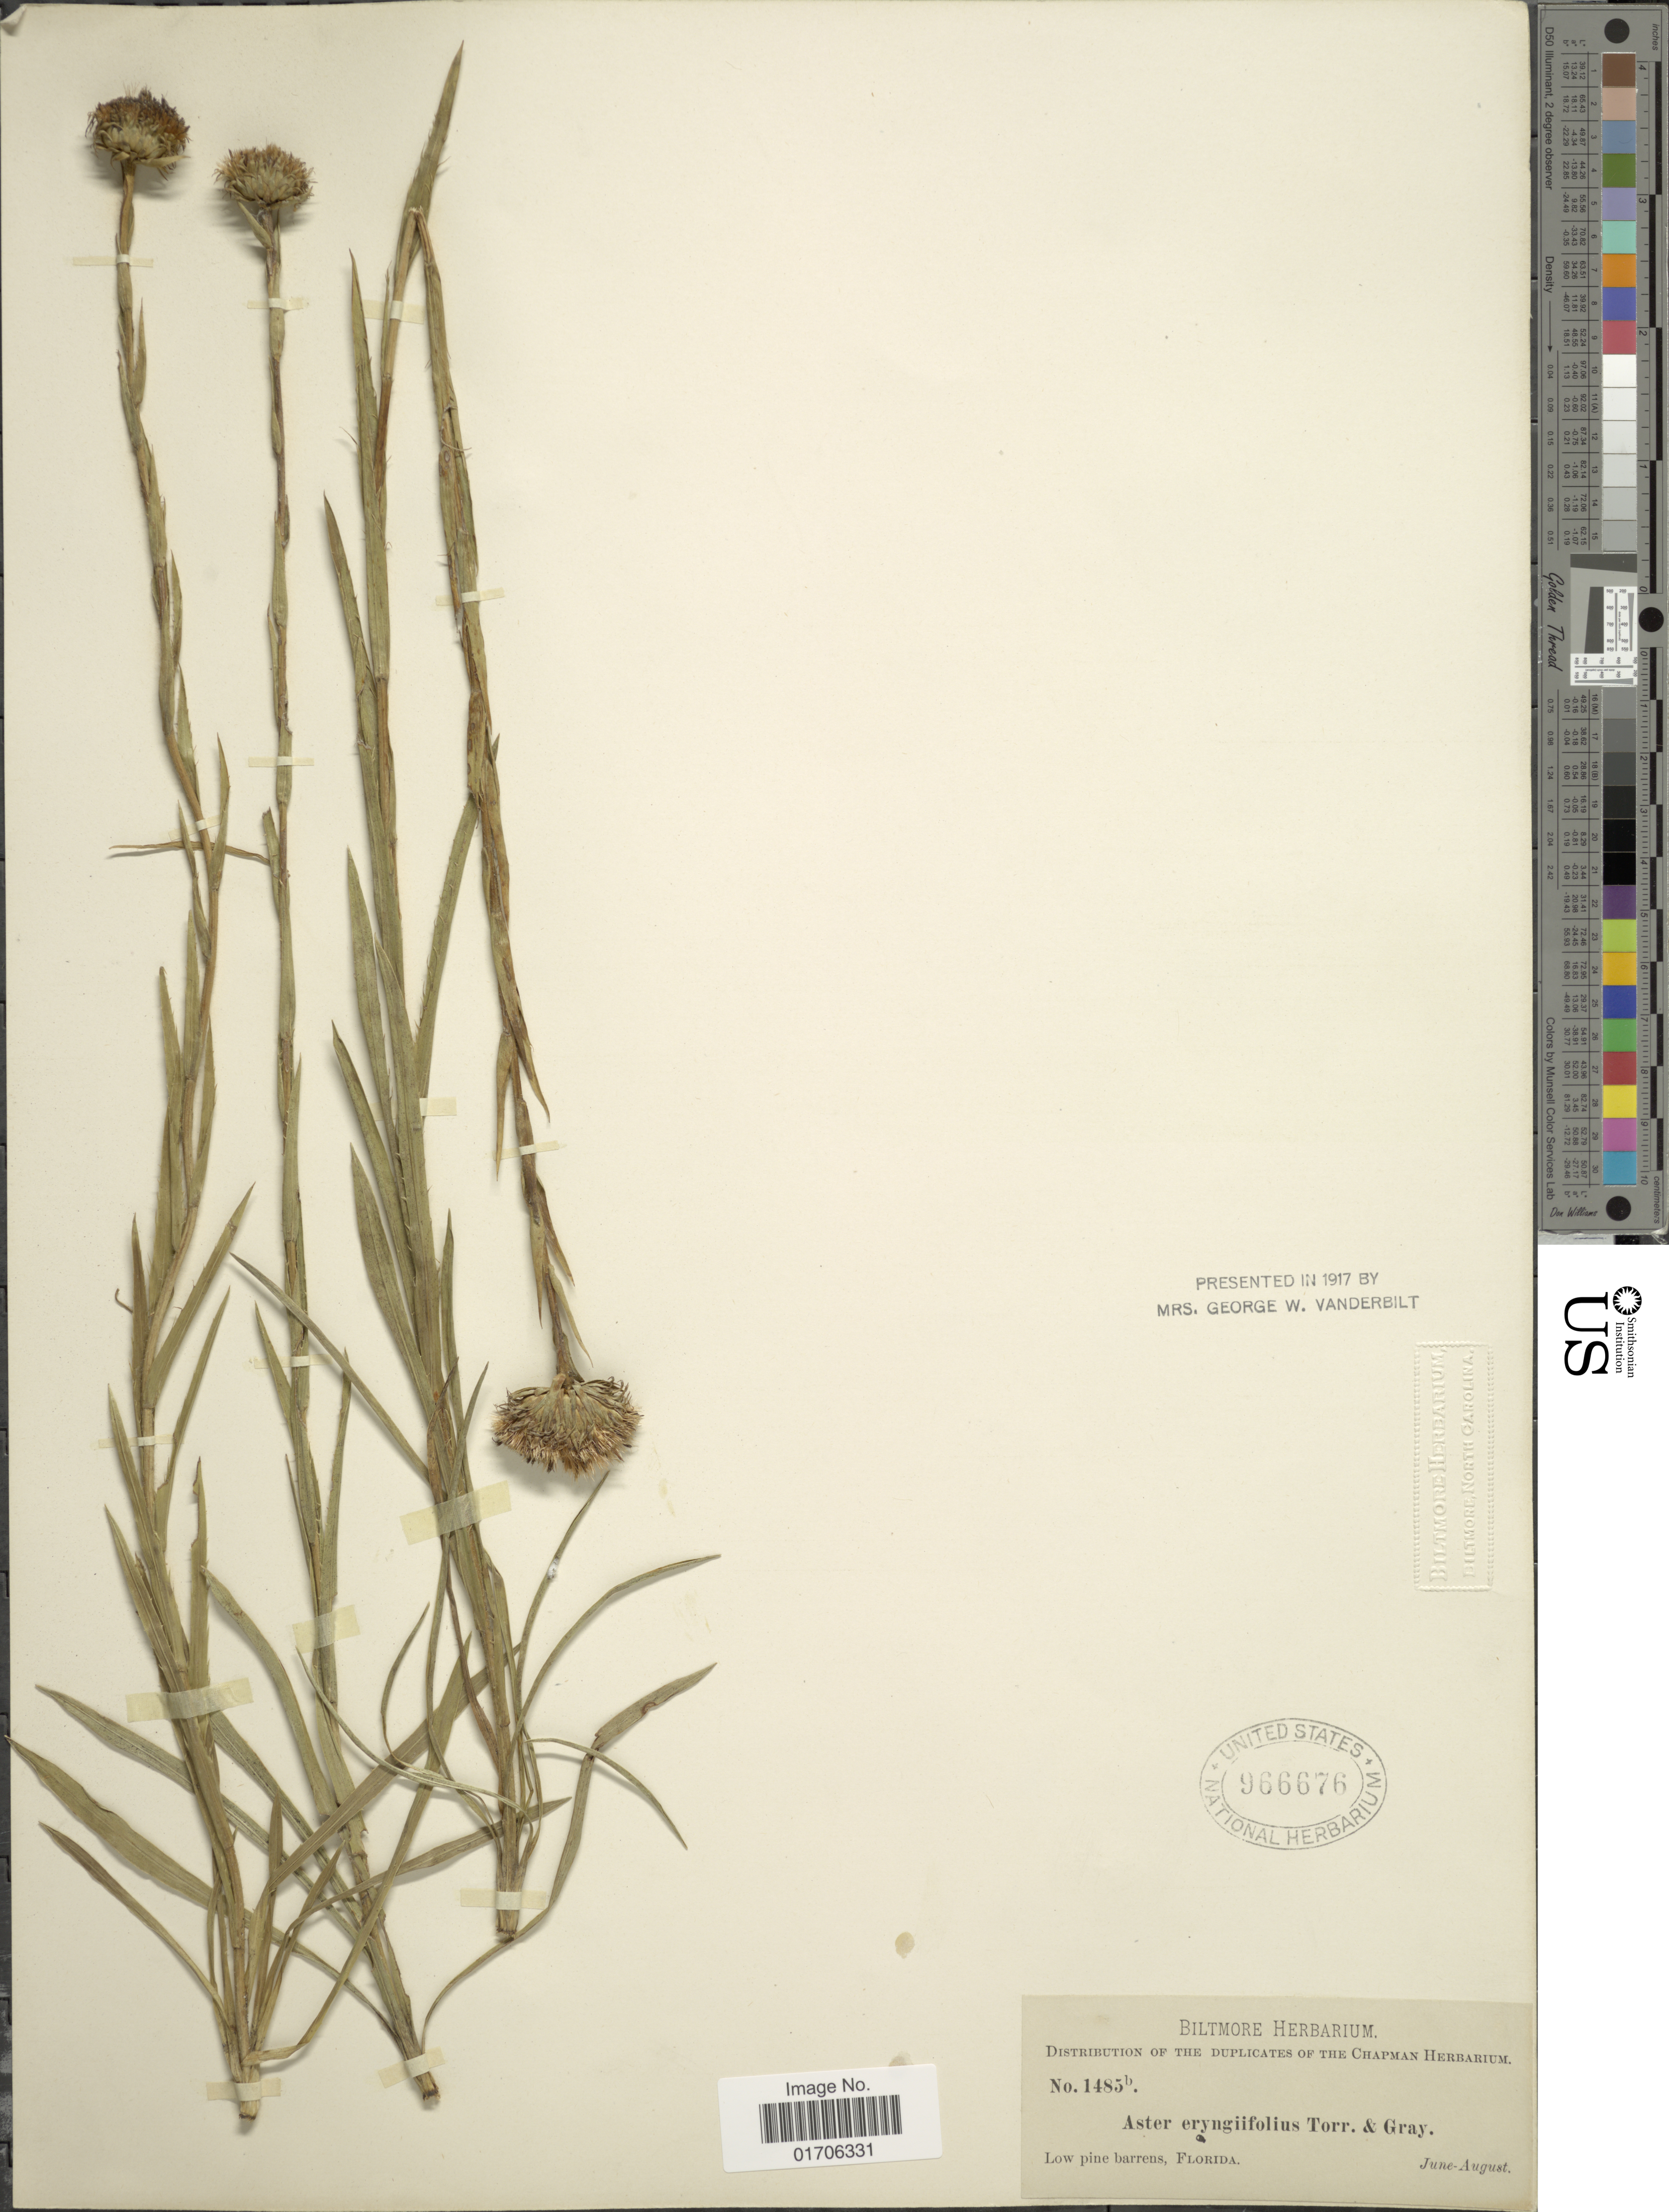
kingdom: Plantae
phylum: Tracheophyta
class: Magnoliopsida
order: Asterales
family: Asteraceae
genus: Eurybia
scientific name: Eurybia eryngiifolia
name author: (Torr. & A. Gray) G.L. Nesom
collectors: ex herb. Biltmore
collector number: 1485b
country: United States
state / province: Florida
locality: Low pine barrens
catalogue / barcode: US 966676